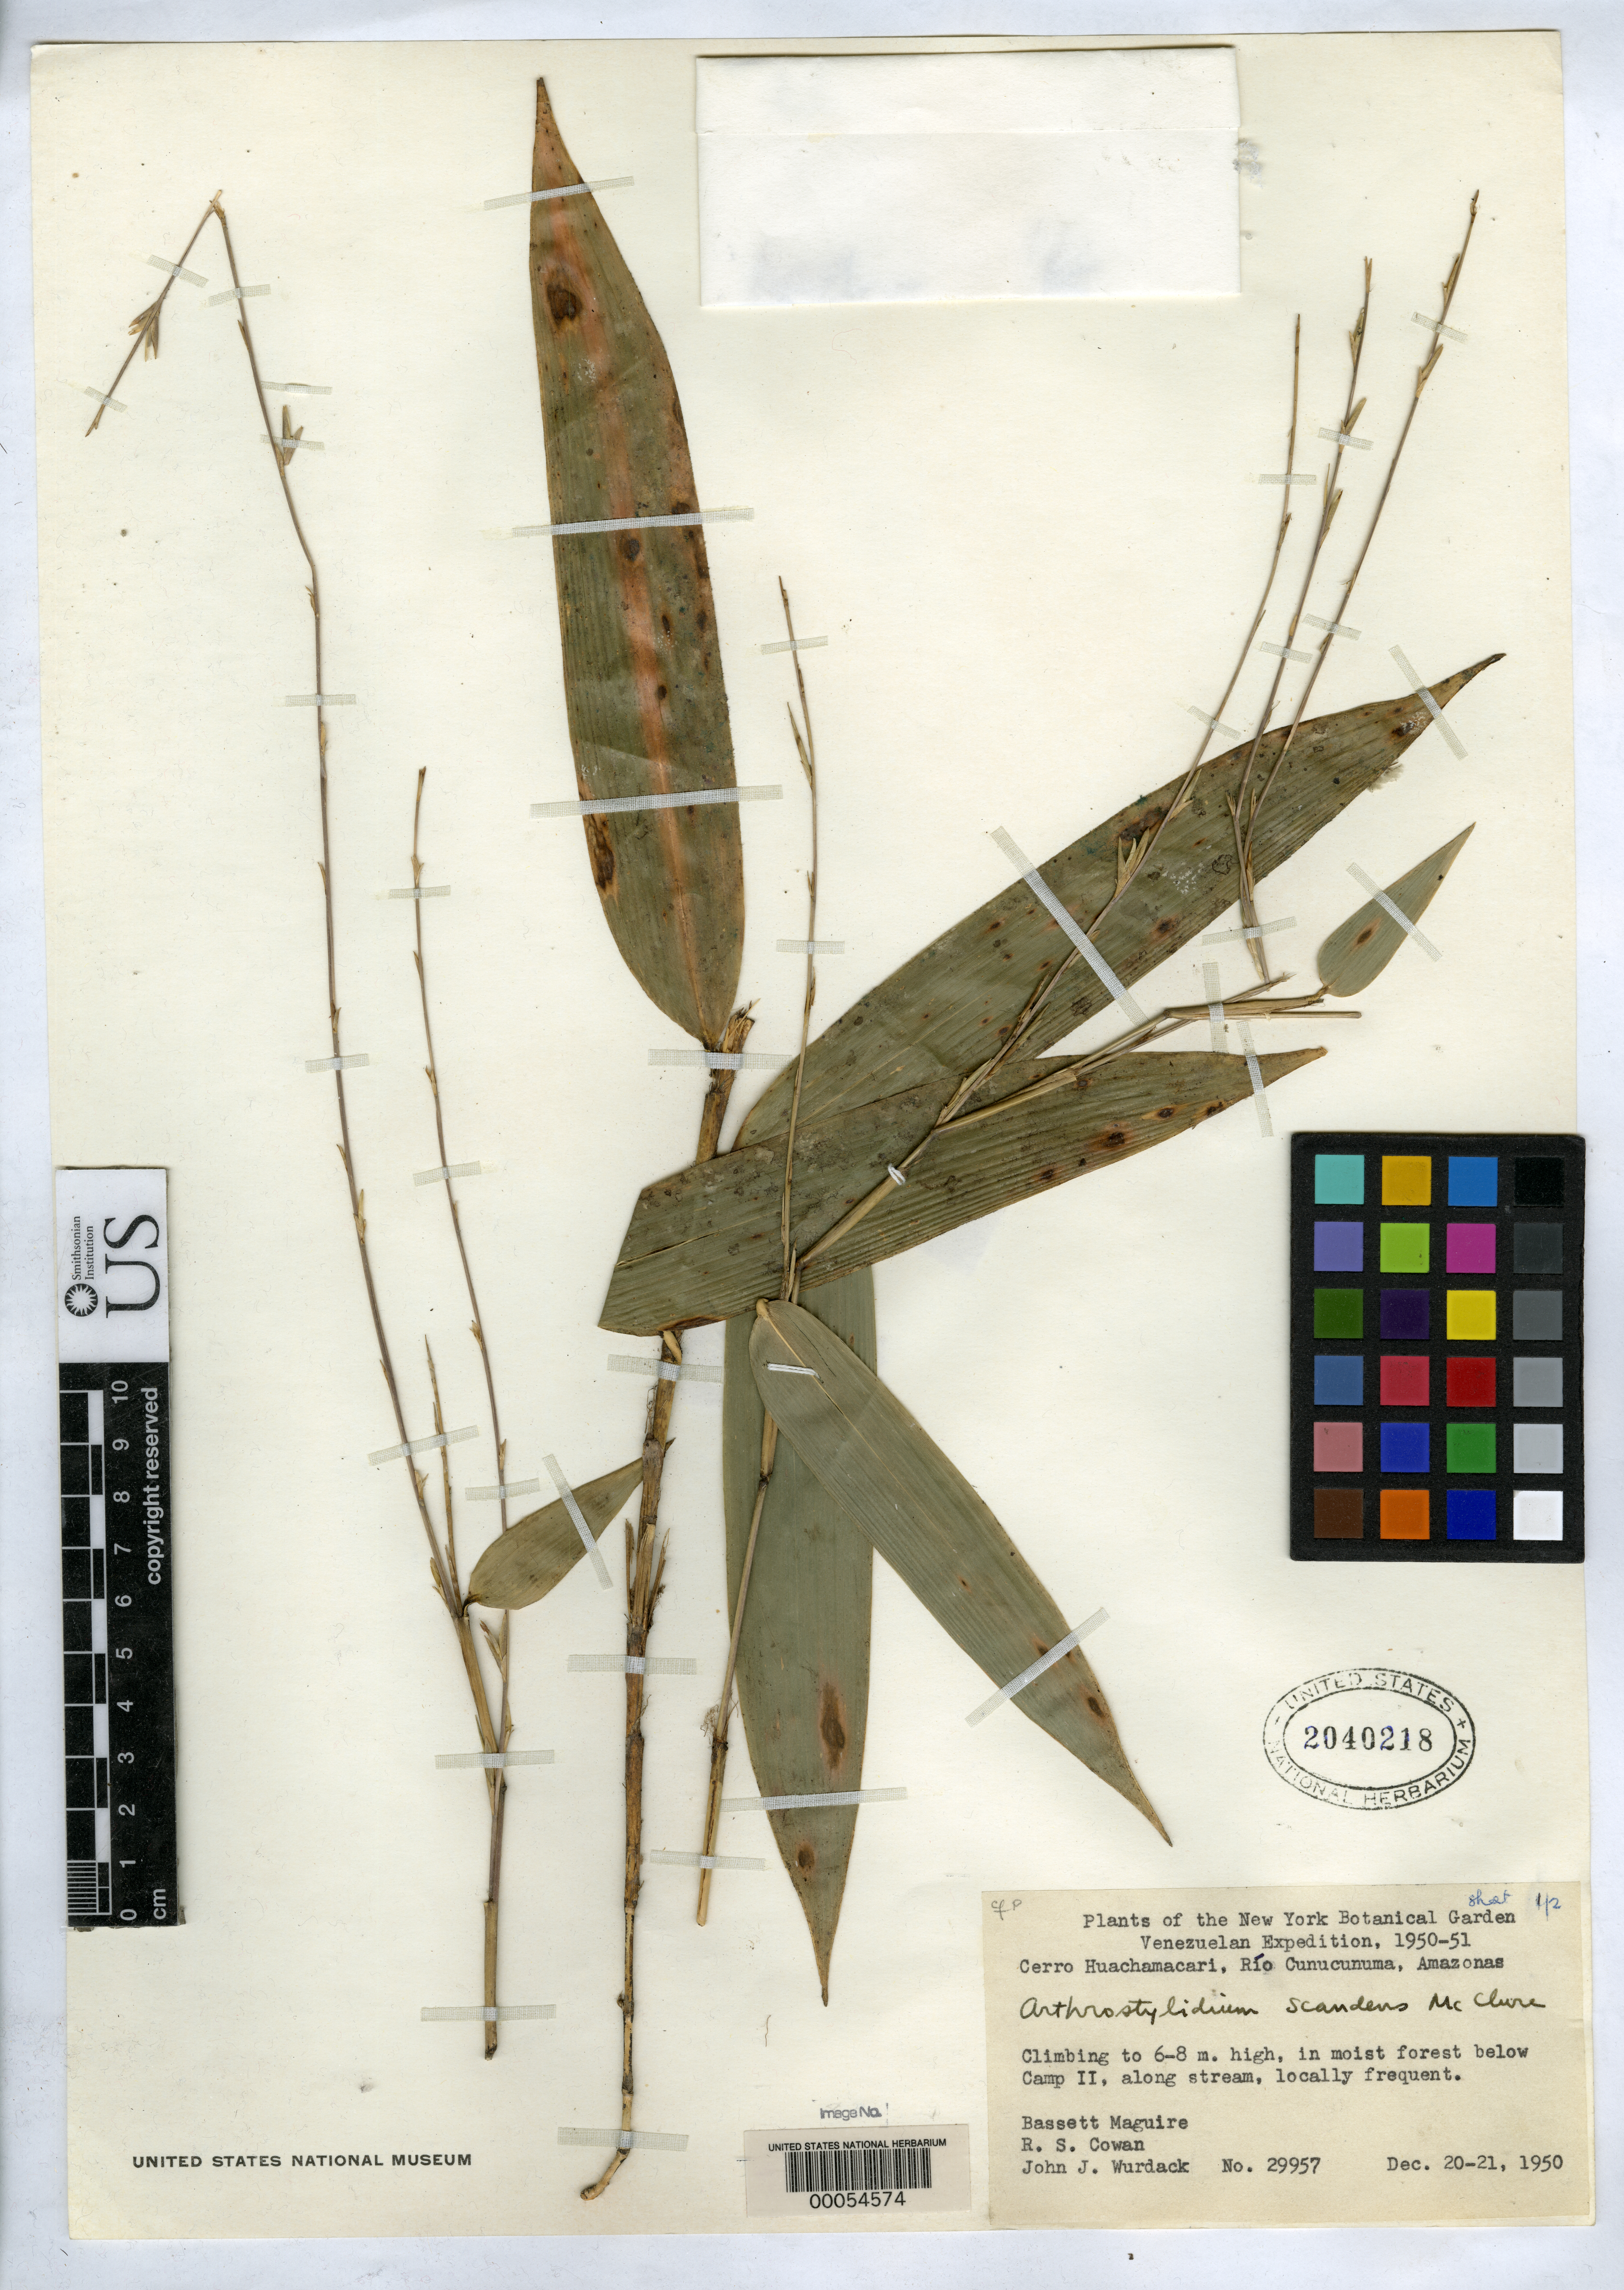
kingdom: Plantae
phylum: Tracheophyta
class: Liliopsida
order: Poales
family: Poaceae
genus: Arthrostylidium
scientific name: Arthrostylidium scandens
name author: McClure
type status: Holotype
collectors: B. Maguire, R. S. Cowan & J. J. Wurdack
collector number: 29957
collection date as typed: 20 Dec 1950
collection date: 1950-12-20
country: Venezuela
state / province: Amazonas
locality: Cerro Huachamacari, below camp II.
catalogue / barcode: US 2040218